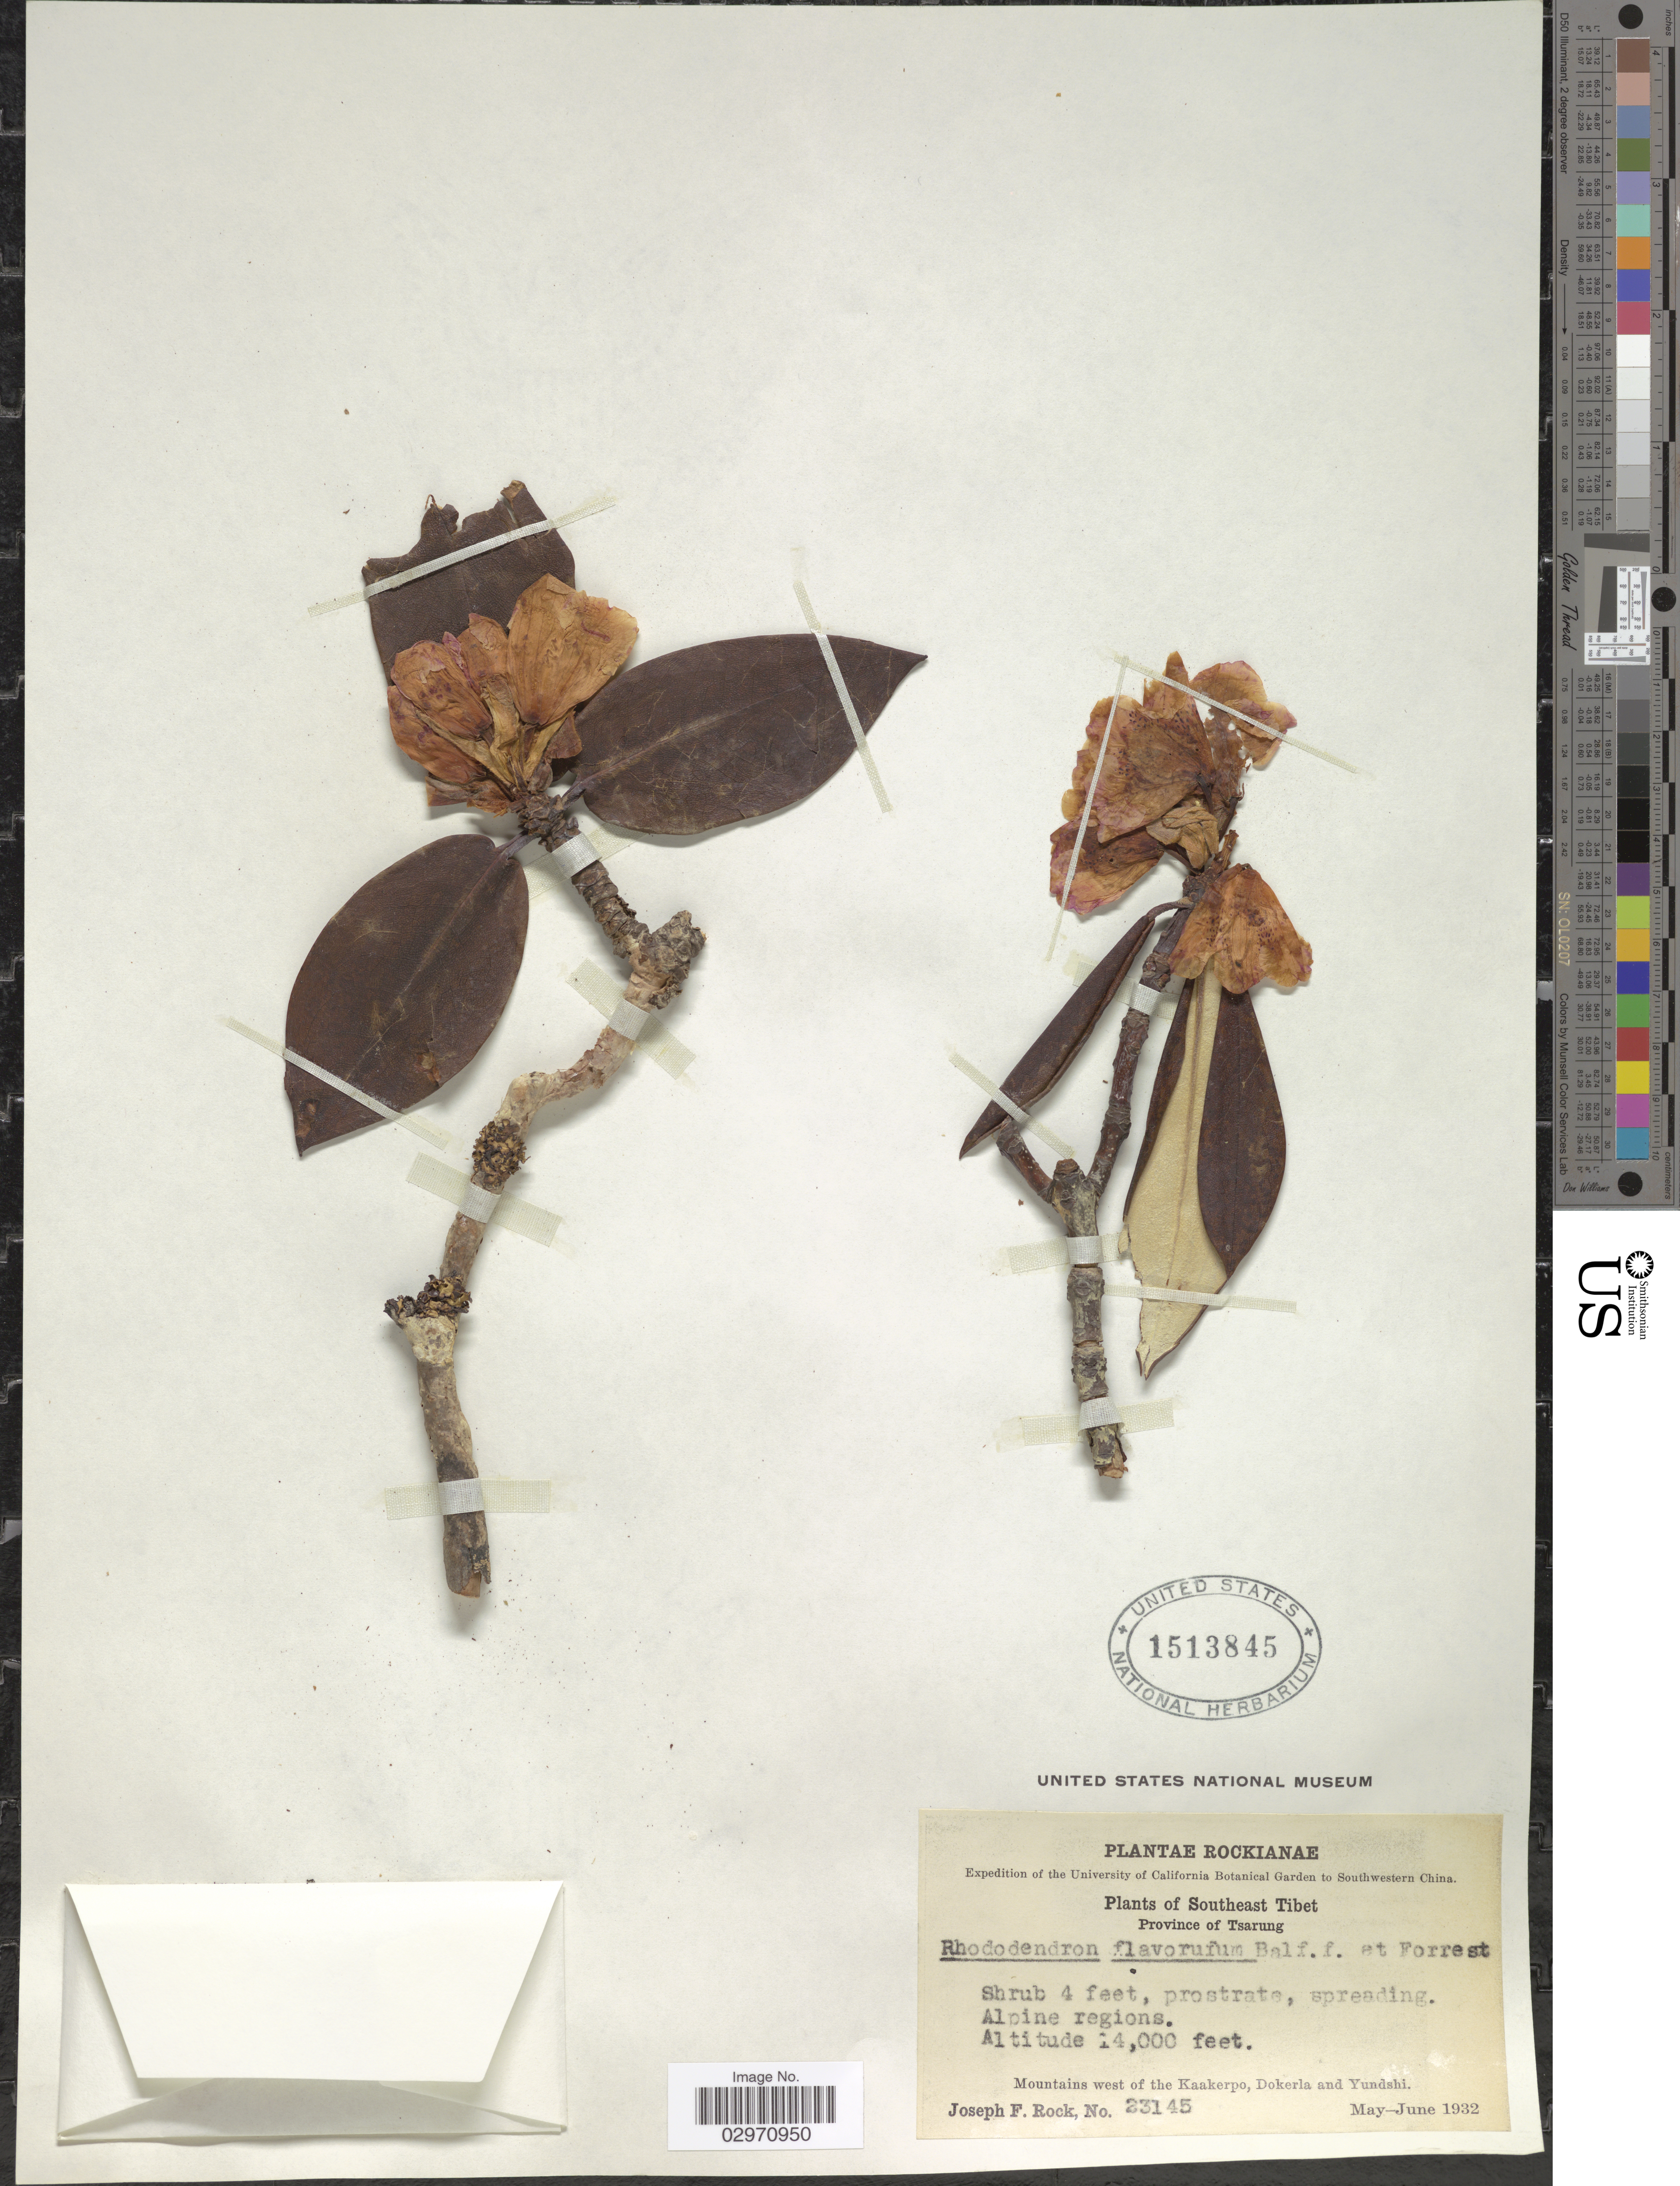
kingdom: Plantae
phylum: Tracheophyta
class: Magnoliopsida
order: Ericales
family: Ericaceae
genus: Rhododendron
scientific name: Rhododendron flavorufum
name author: Balf. f. & Forrest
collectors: J. F. Rock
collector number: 23145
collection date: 1932-05/1932-06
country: China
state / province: Xizang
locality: Southeast Tibet. Province of Tsarung. Mountains west of the Kaakerpo, Dokerla and Yundshi. Southwestern China.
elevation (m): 4267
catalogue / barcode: US 1513845